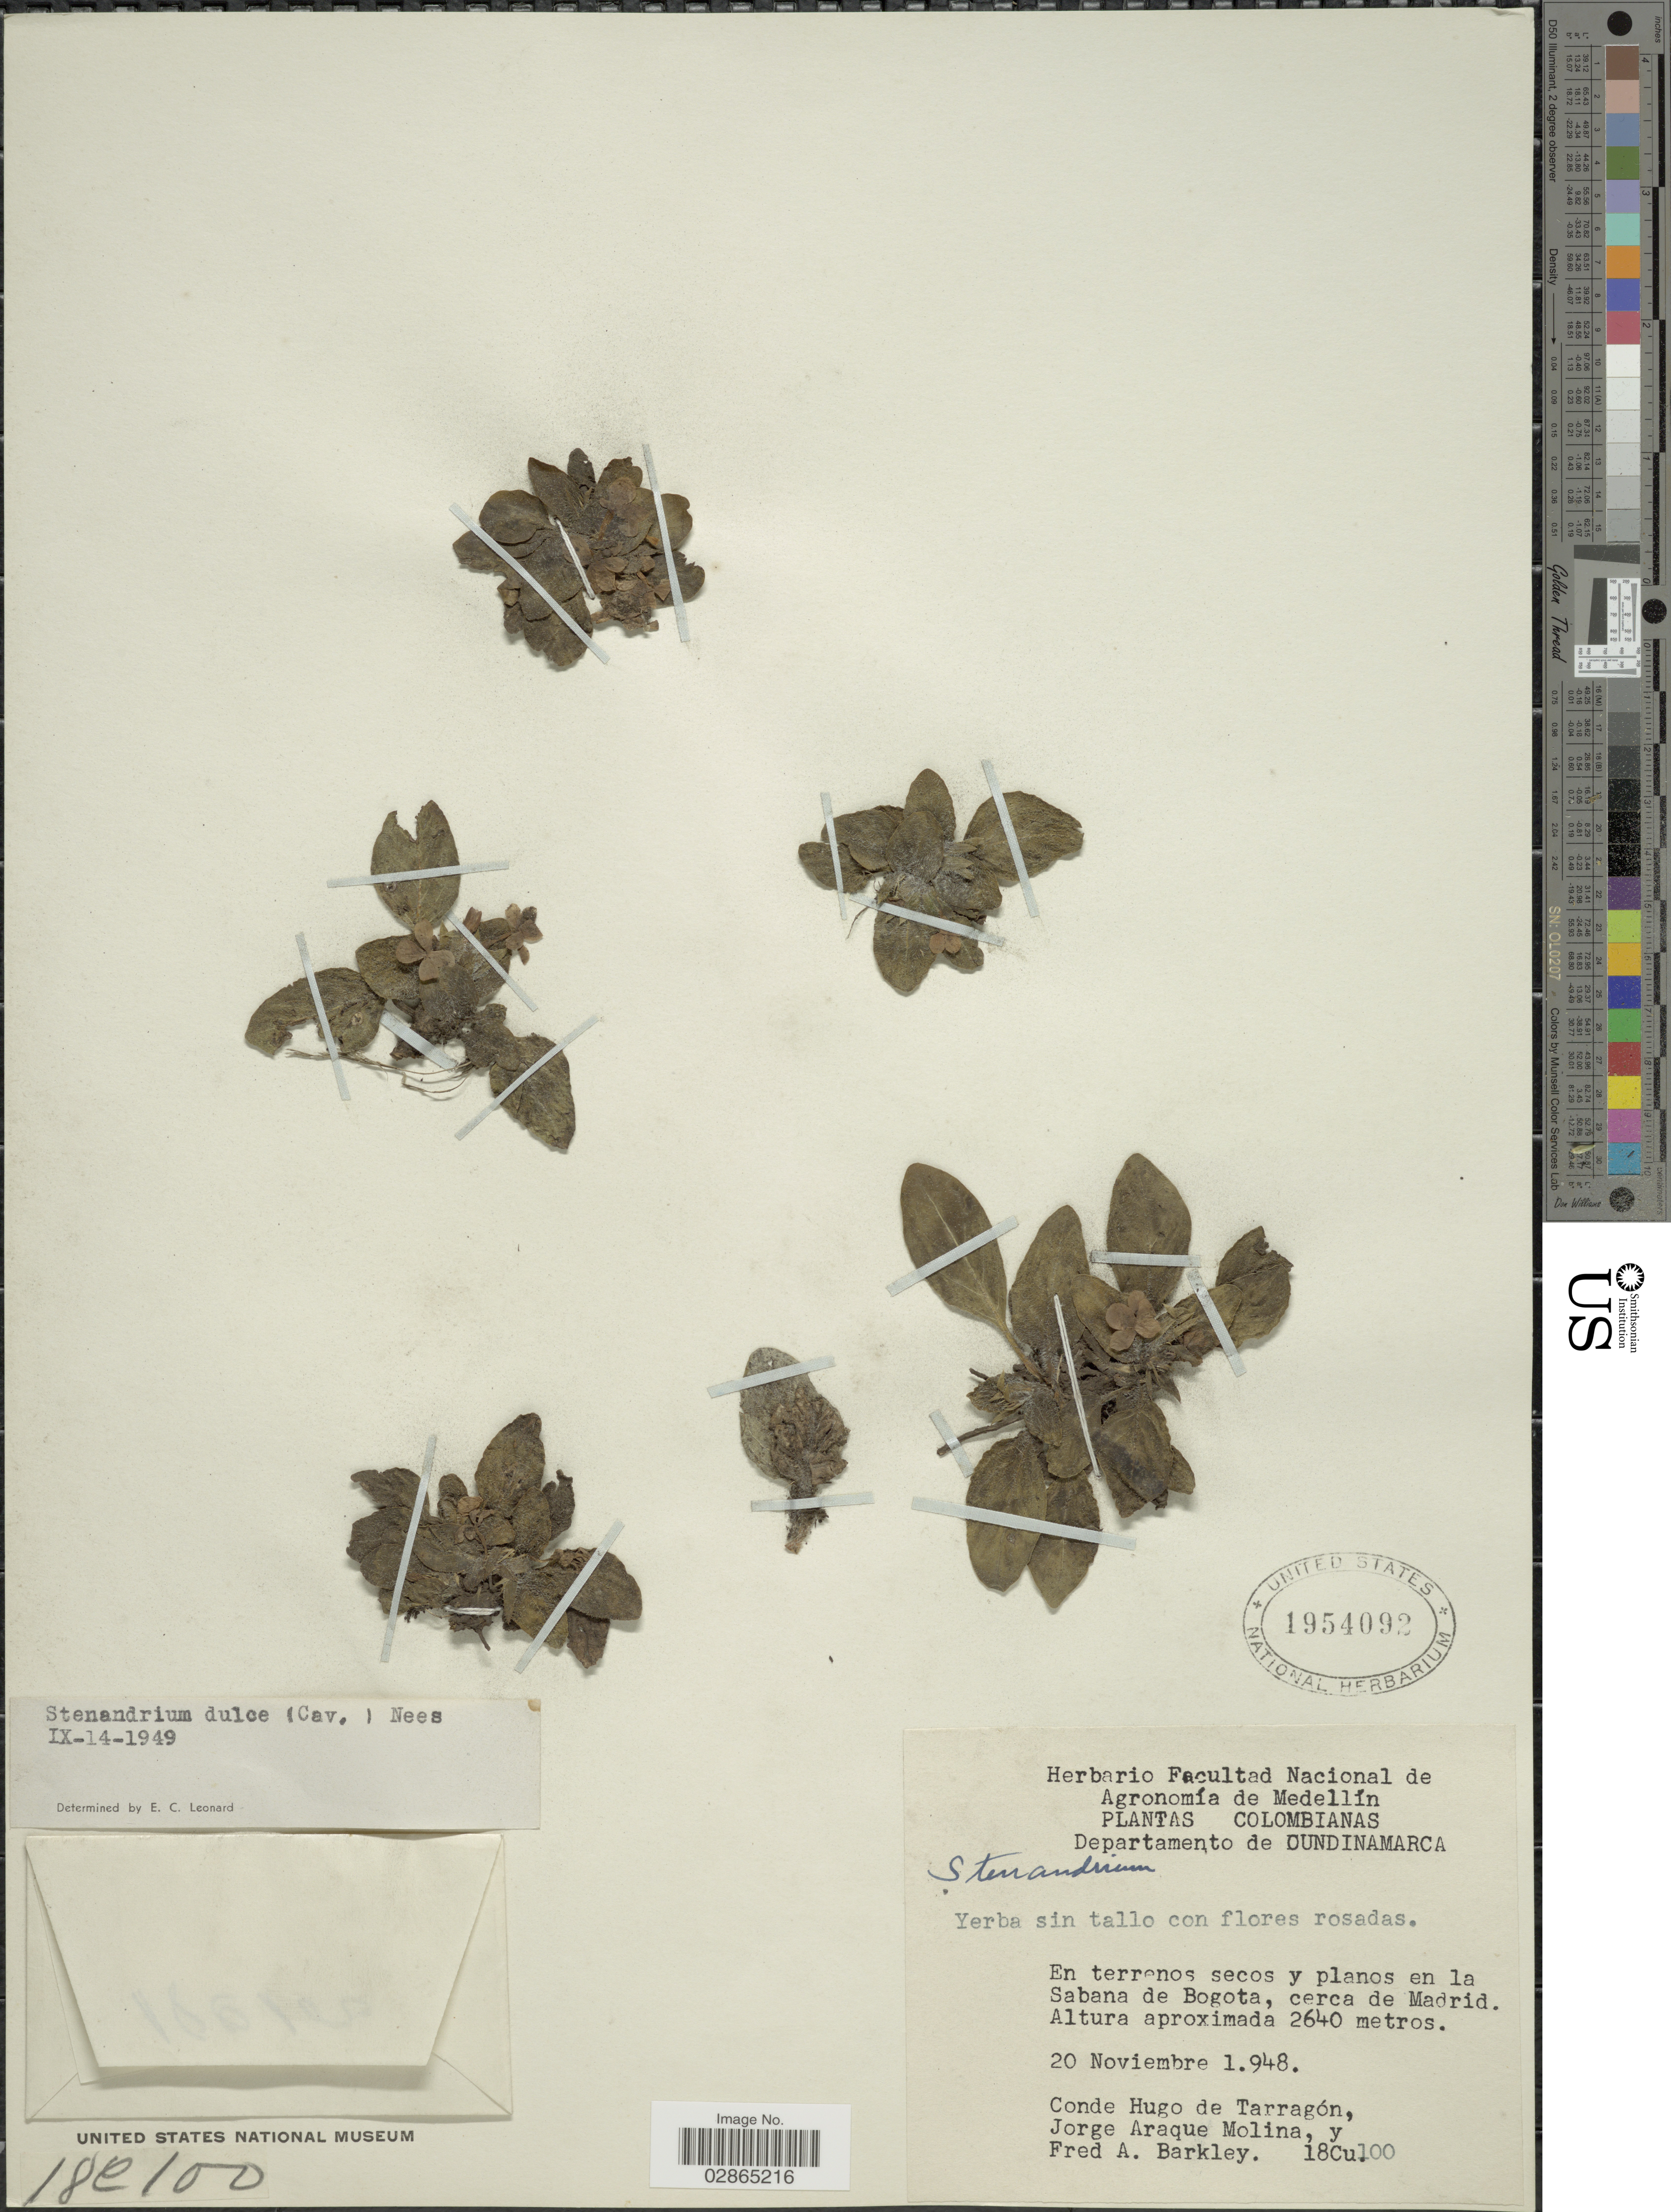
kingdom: Plantae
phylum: Tracheophyta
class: Magnoliopsida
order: Lamiales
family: Acanthaceae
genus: Stenandrium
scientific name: Stenandrium dulce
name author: (Cav.) Nees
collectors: C. De Tarragon, J. Araque Molina & F. A. Barkley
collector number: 18Cu100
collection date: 1948-11-20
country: Colombia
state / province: Cundinamarca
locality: Departamento de Cundinamarca, En terrenos secos y planos en la Sabana de Bogota, cerca de Madrid.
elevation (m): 2640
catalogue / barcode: US 1954092